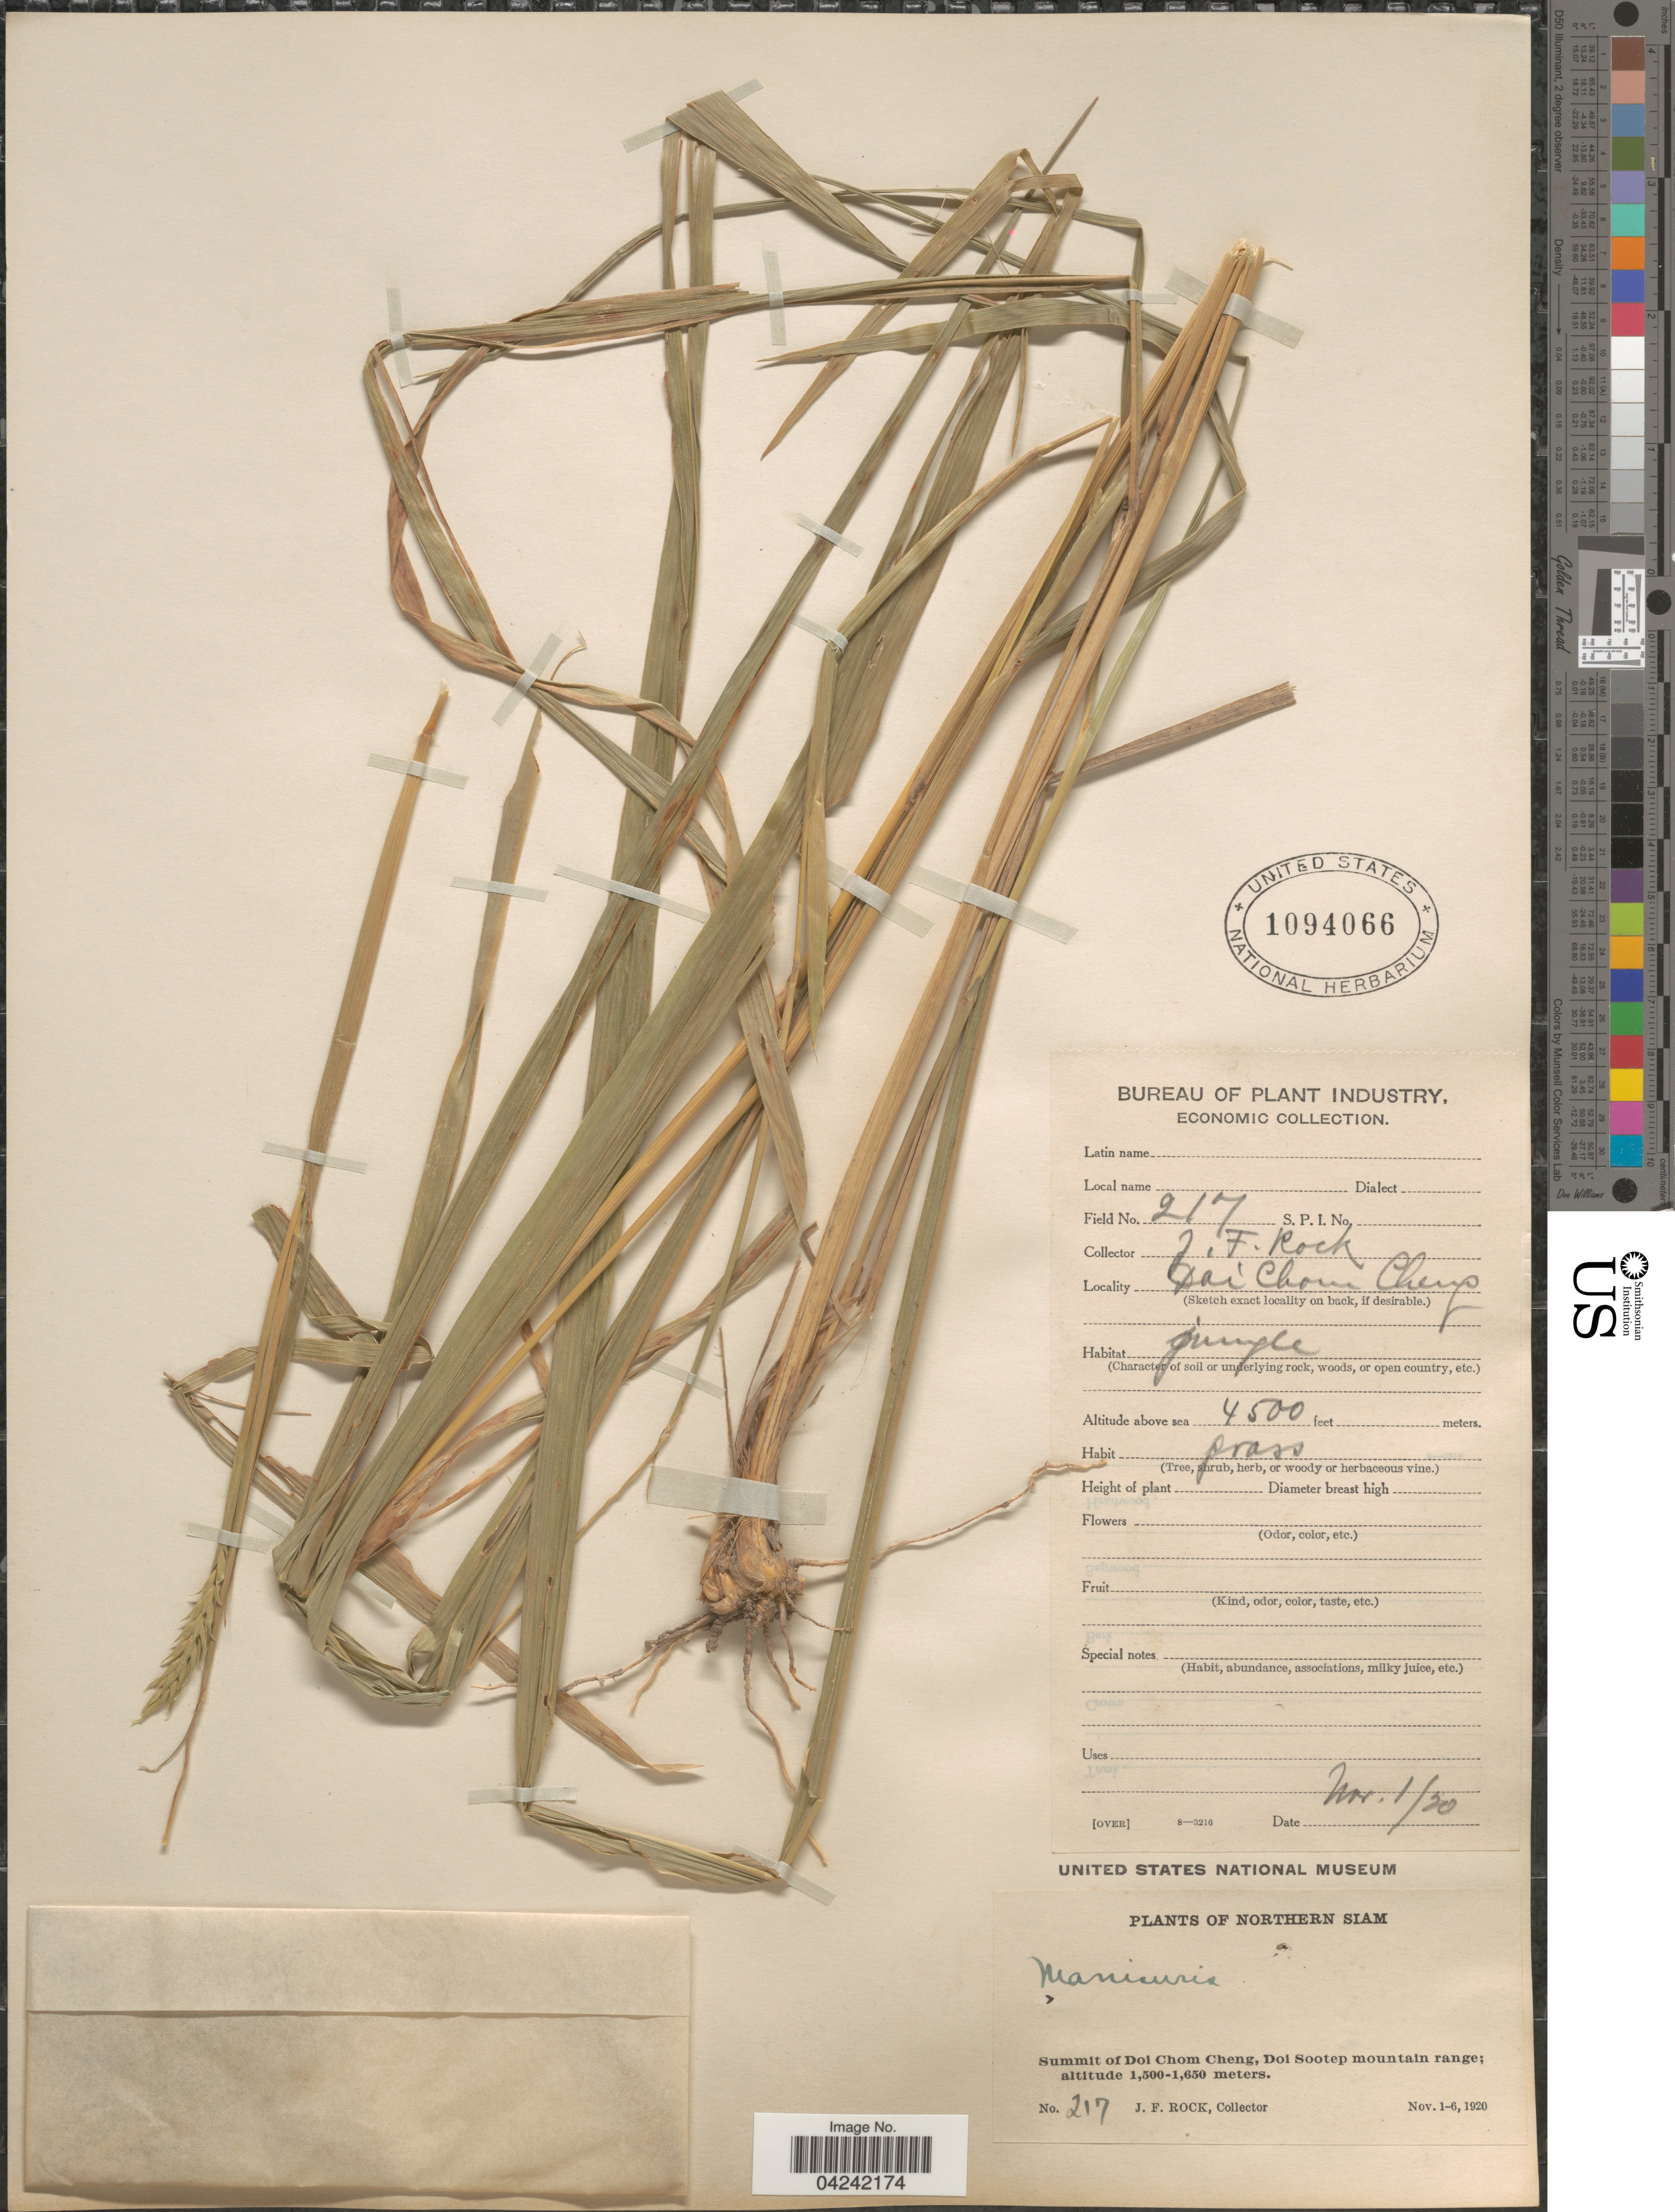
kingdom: Plantae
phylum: Tracheophyta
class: Liliopsida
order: Poales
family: Poaceae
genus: Phacelurus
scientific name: Phacelurus speciosus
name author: (Steud.) C. E. Hubb.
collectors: J. Rock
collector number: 217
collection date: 1920-11-01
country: Thailand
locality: Northern Siam. Summit of Doi Chom Cheng, Soi Sootep mountain range.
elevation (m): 1500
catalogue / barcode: US 1094066